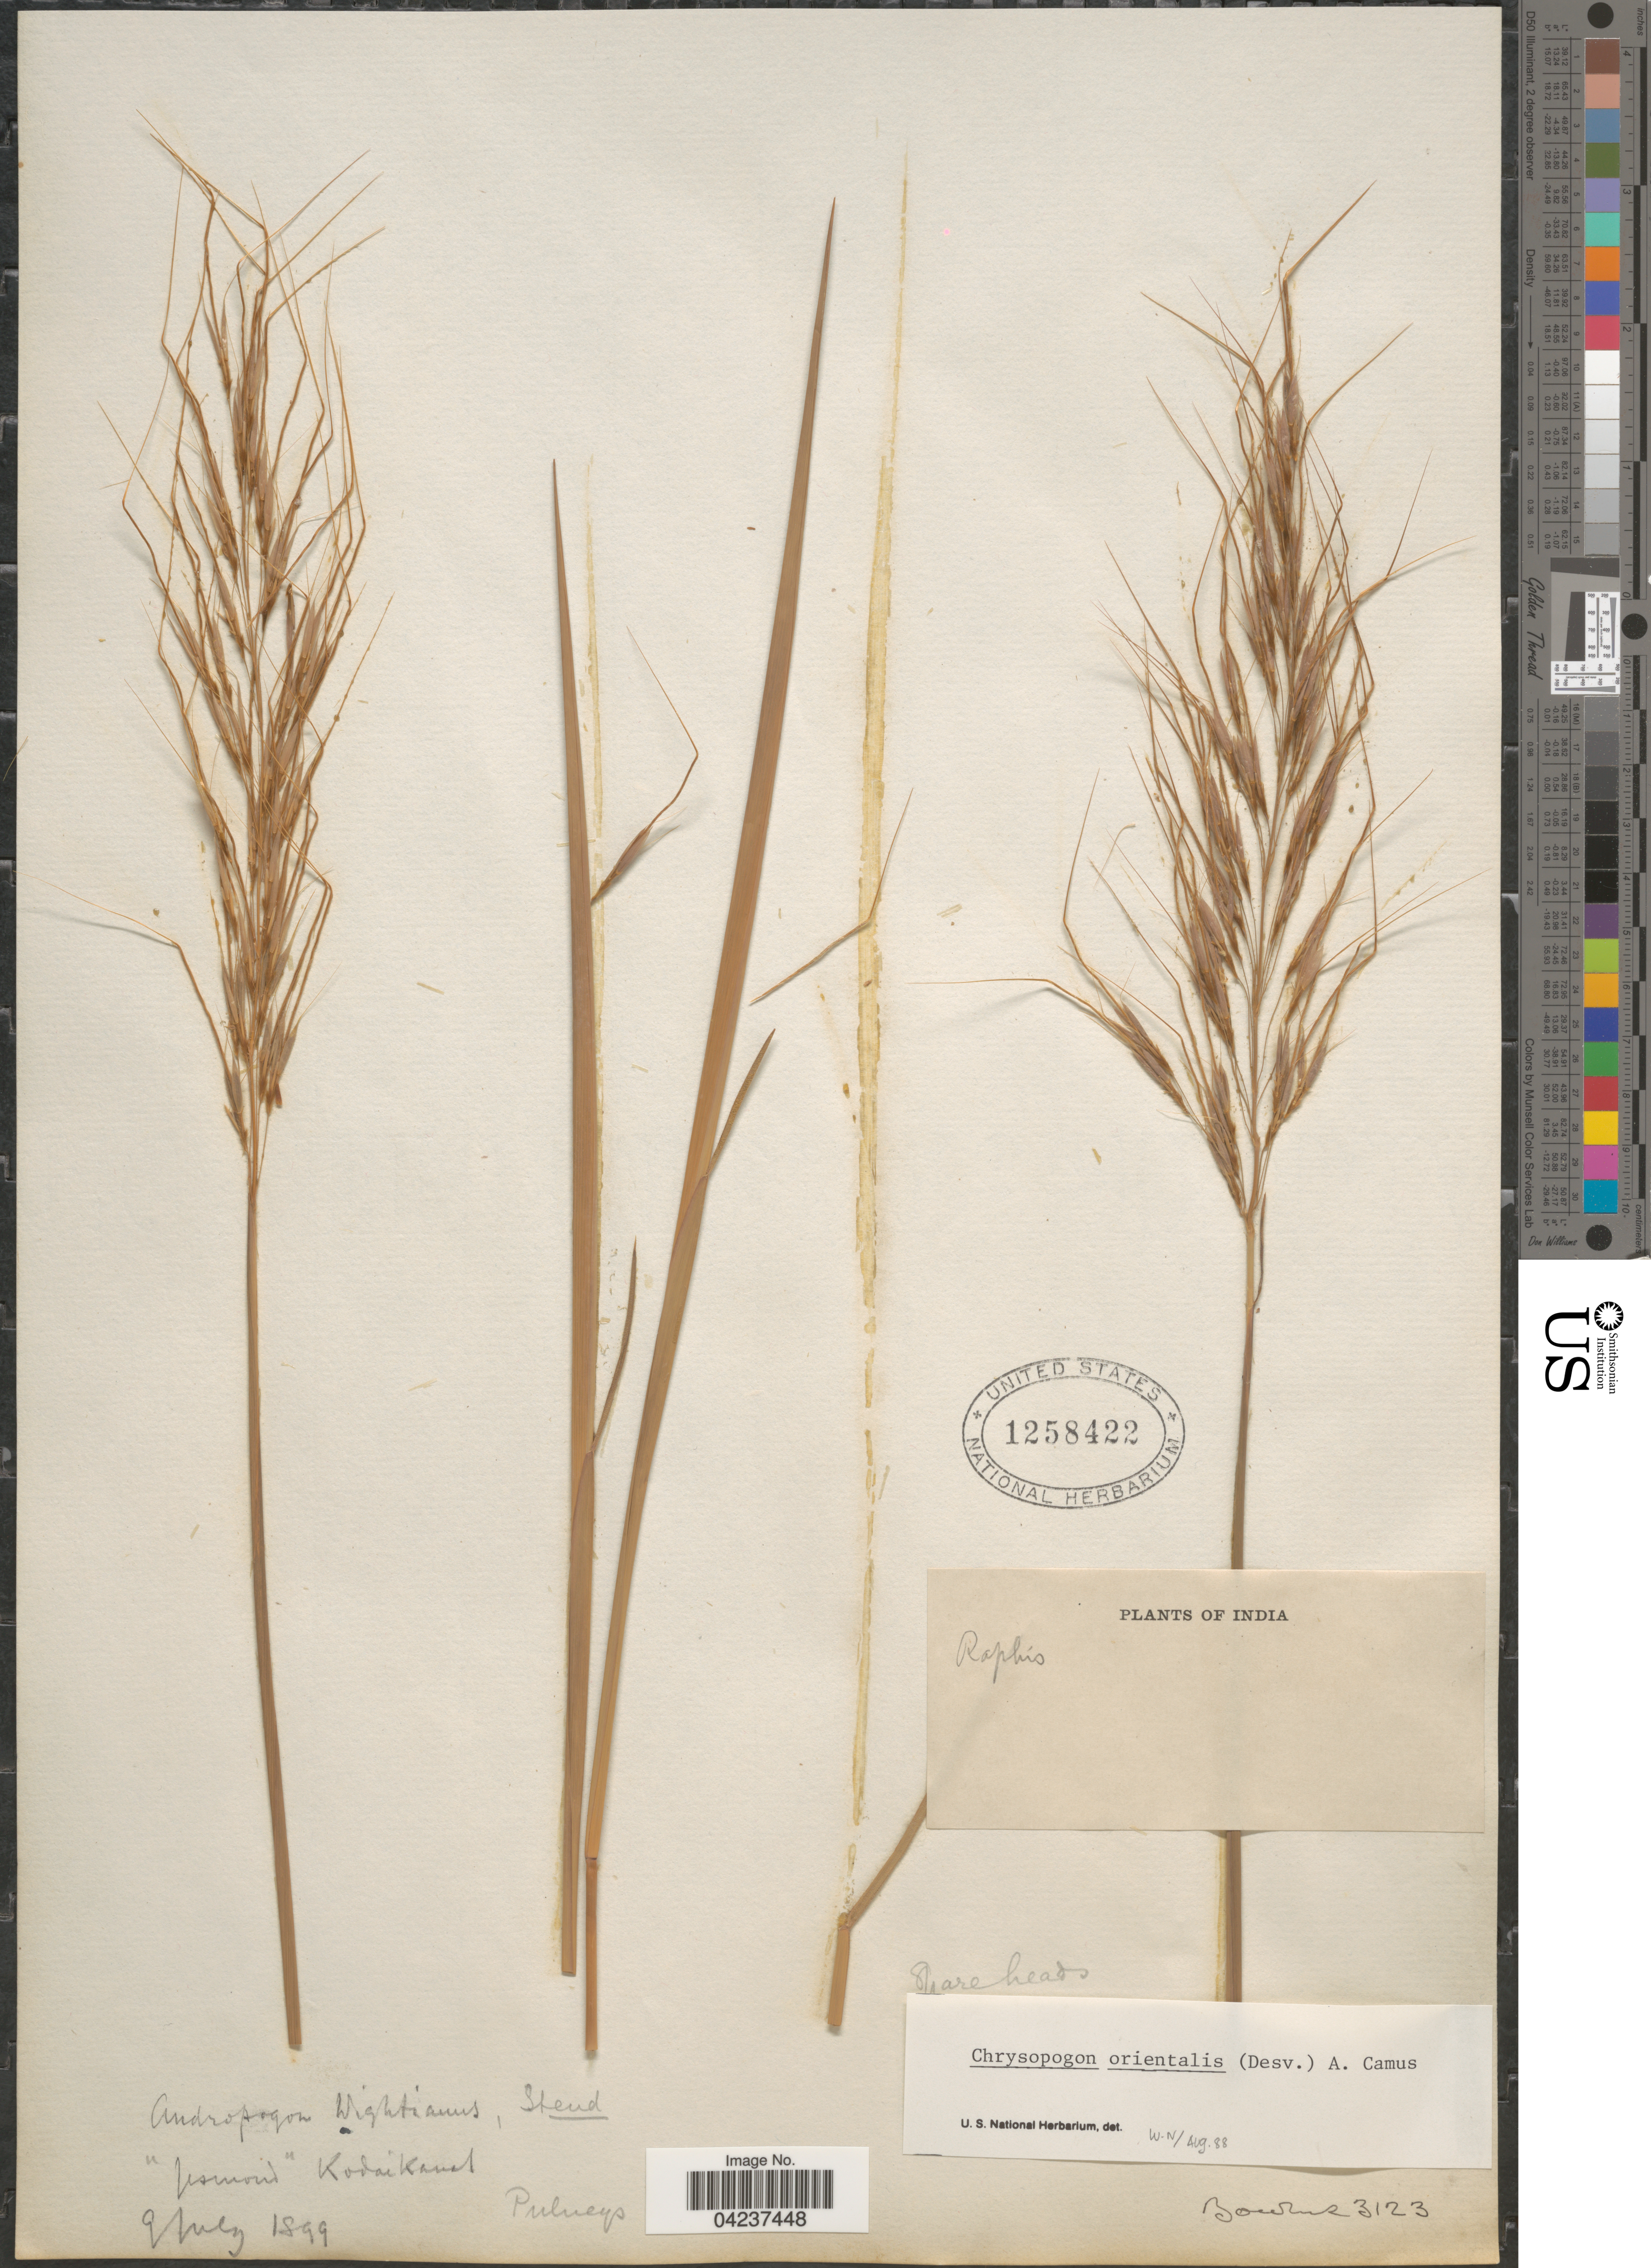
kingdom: Plantae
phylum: Tracheophyta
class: Liliopsida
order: Poales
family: Poaceae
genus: Chrysopogon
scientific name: Chrysopogon orientalis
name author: (Desv.) A. Camus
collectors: -- Bourne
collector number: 3123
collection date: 1899-07-09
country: India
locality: Kodaikanal. Pulneys.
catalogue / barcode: US 1258422